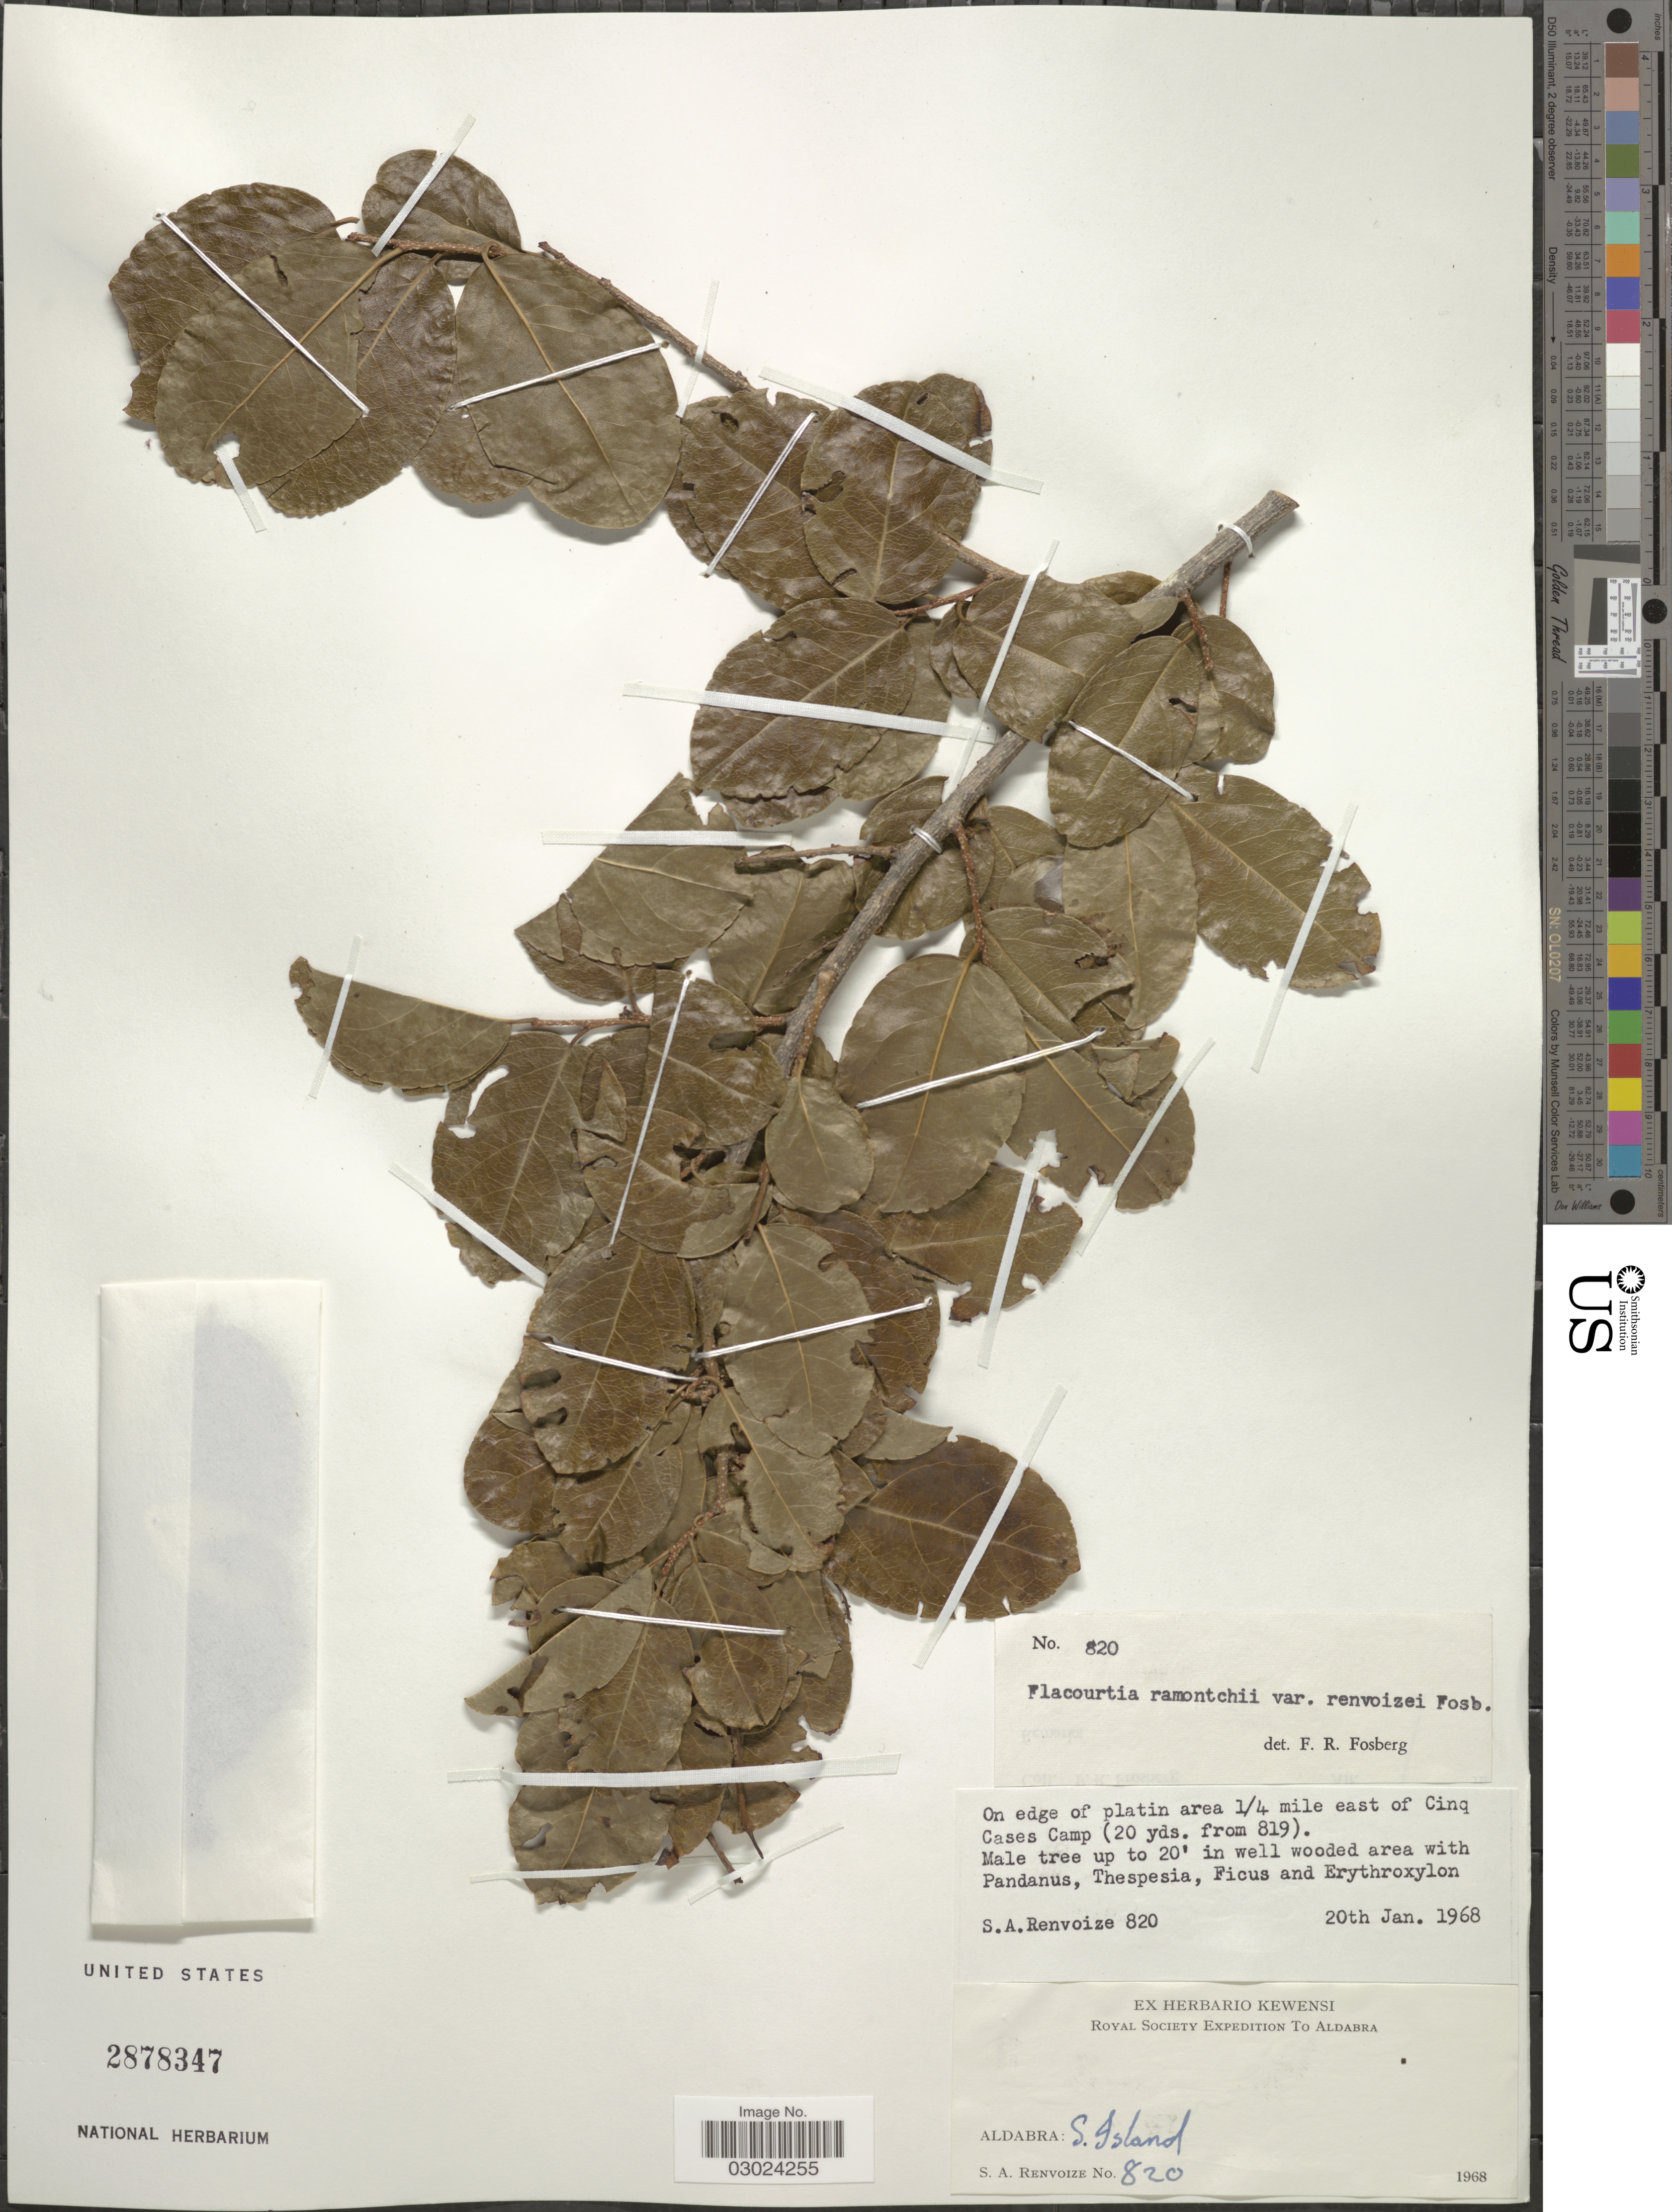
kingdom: Plantae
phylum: Tracheophyta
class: Magnoliopsida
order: Malpighiales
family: Salicaceae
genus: Flacourtia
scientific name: Flacourtia ramontchi var. renvoizei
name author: Fosberg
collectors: S. A. Renvoize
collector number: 820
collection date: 1968-01-20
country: Seychelles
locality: Aldabra: S. Island. On edge of platin area 1/4 mile east of Cinq Cases Camp (20 yds. from 819).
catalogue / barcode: US 2878347